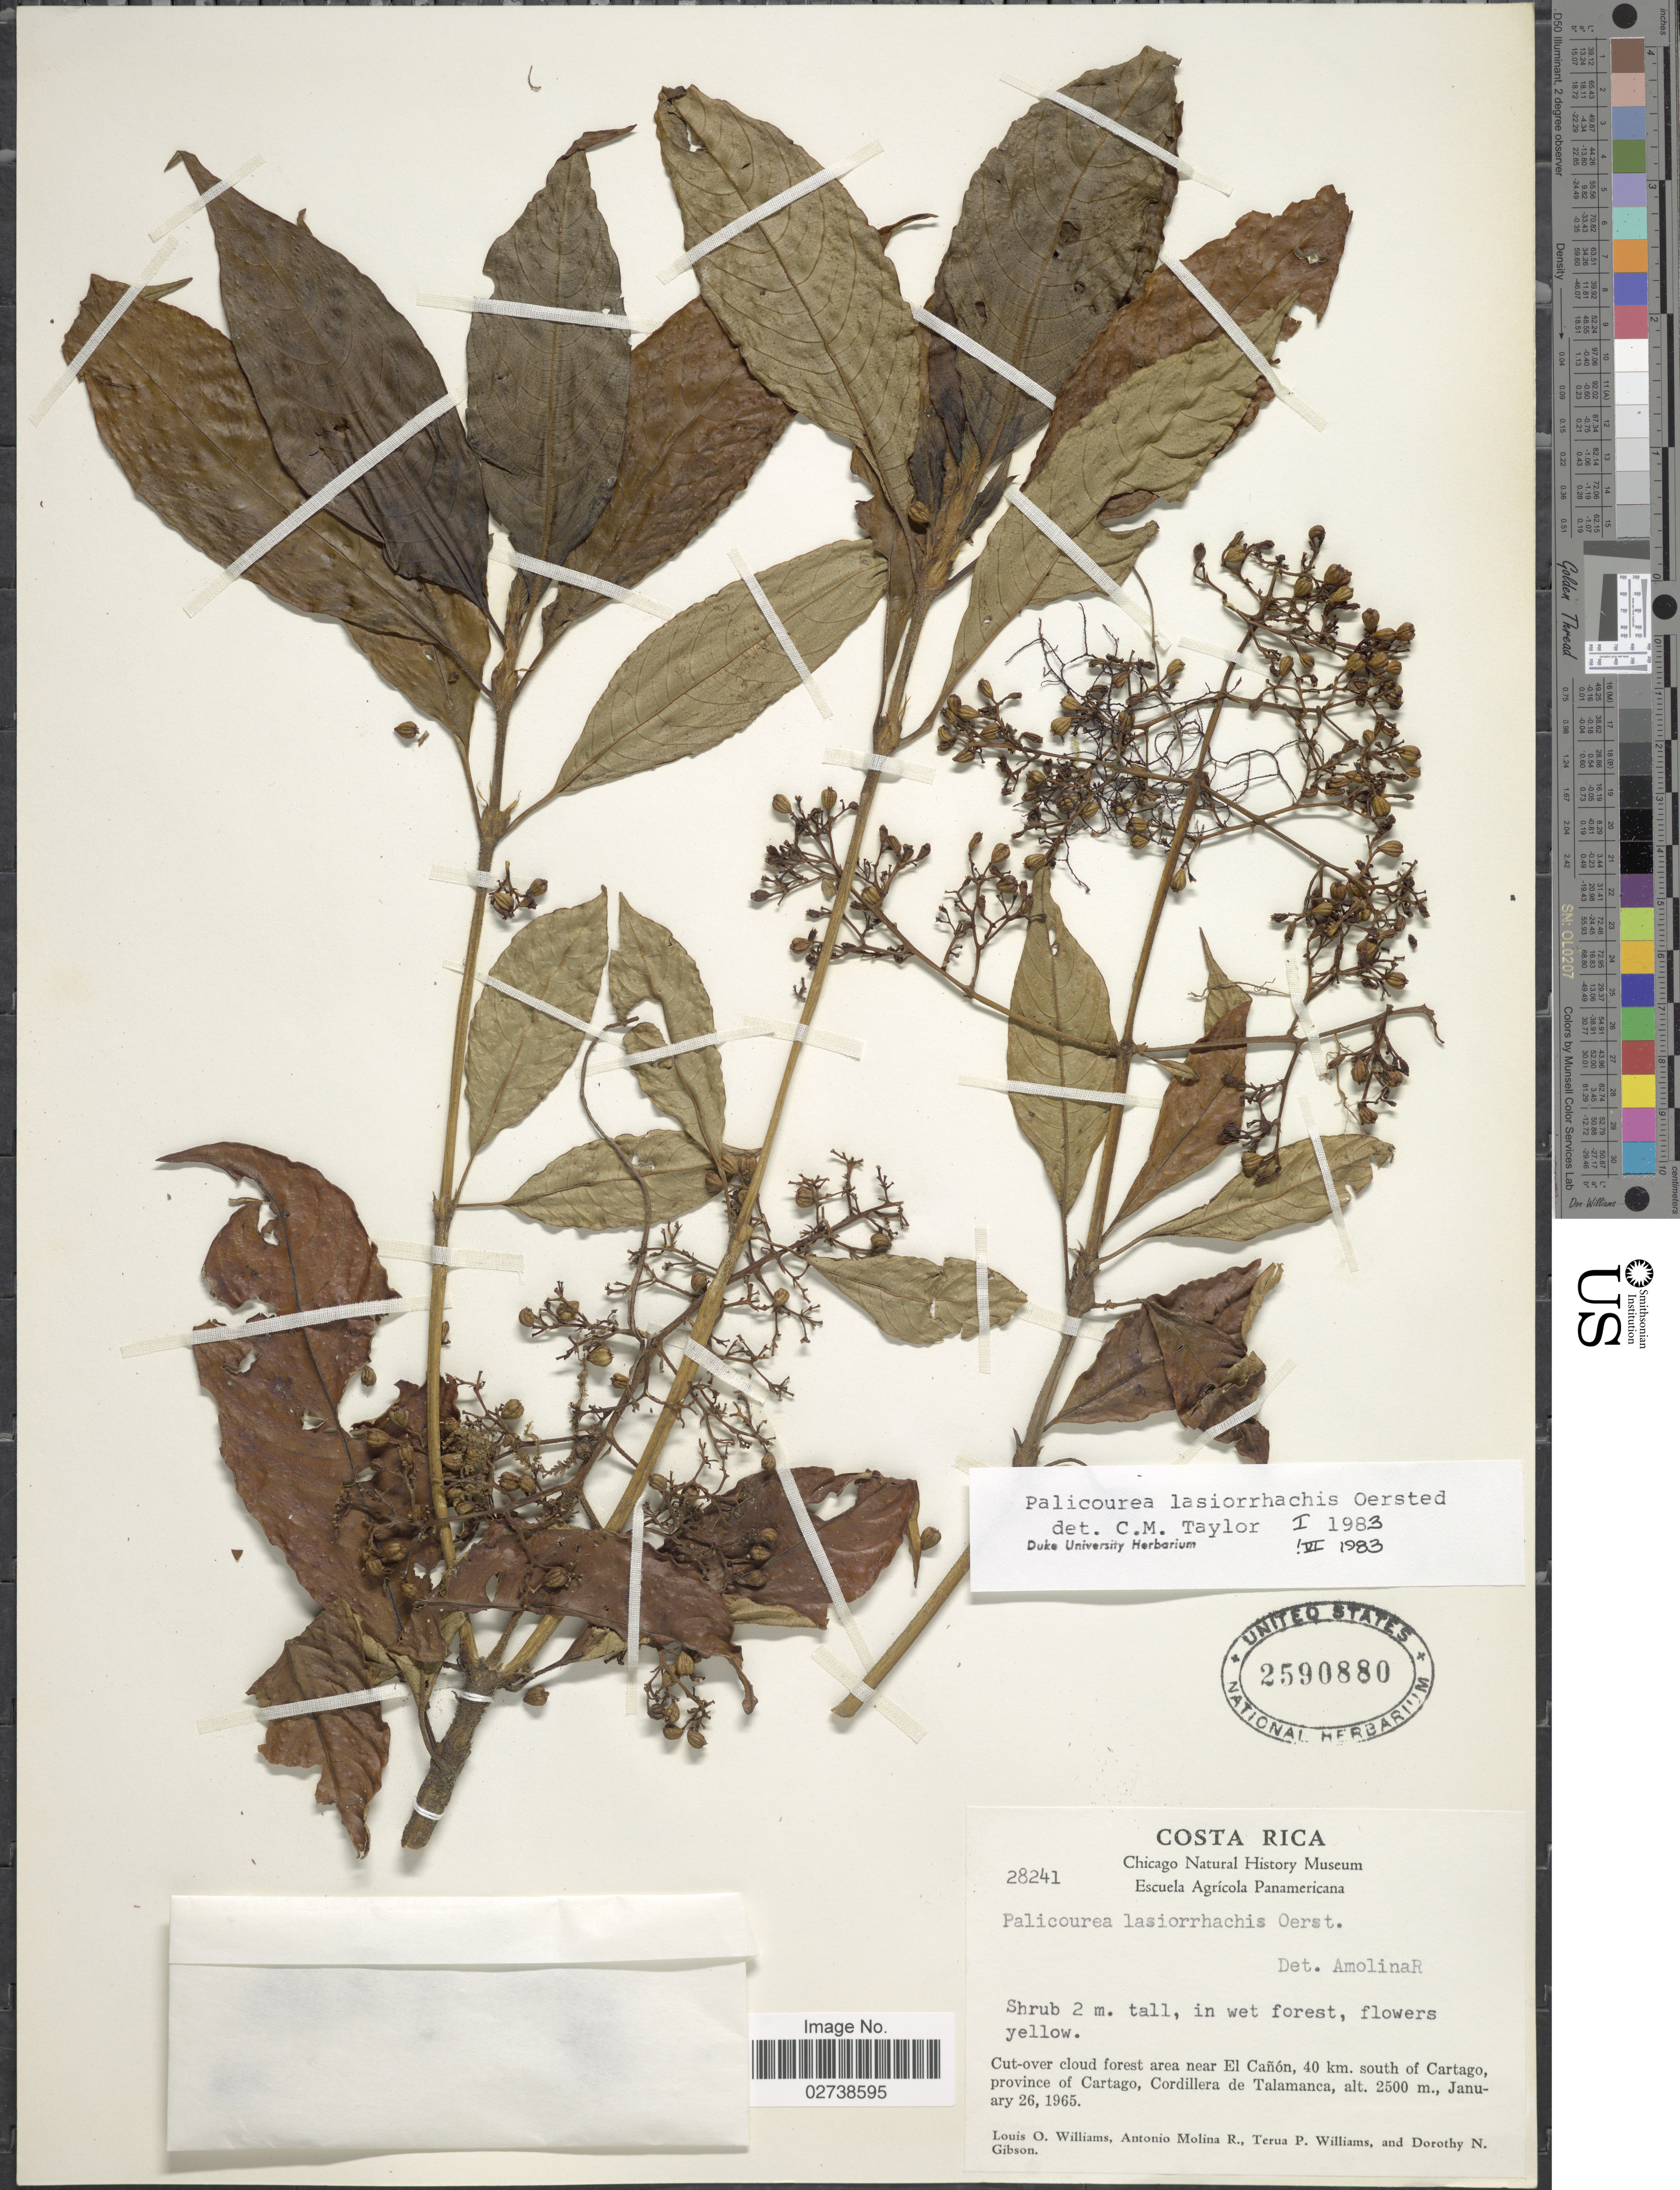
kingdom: Plantae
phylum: Tracheophyta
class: Magnoliopsida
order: Gentianales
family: Rubiaceae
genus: Palicourea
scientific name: Palicourea lasiorrhachis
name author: Oerst.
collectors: L. O. Williams, A. Molina R., T. P. Williams & D. N. Gibson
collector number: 28241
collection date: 1965-01-26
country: Costa Rica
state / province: Cartago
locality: Cut-over cloud forest area near El Cañon, 40 km south of Cartago, Cordillera de Talamanca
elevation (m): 2500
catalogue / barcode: US 2590880